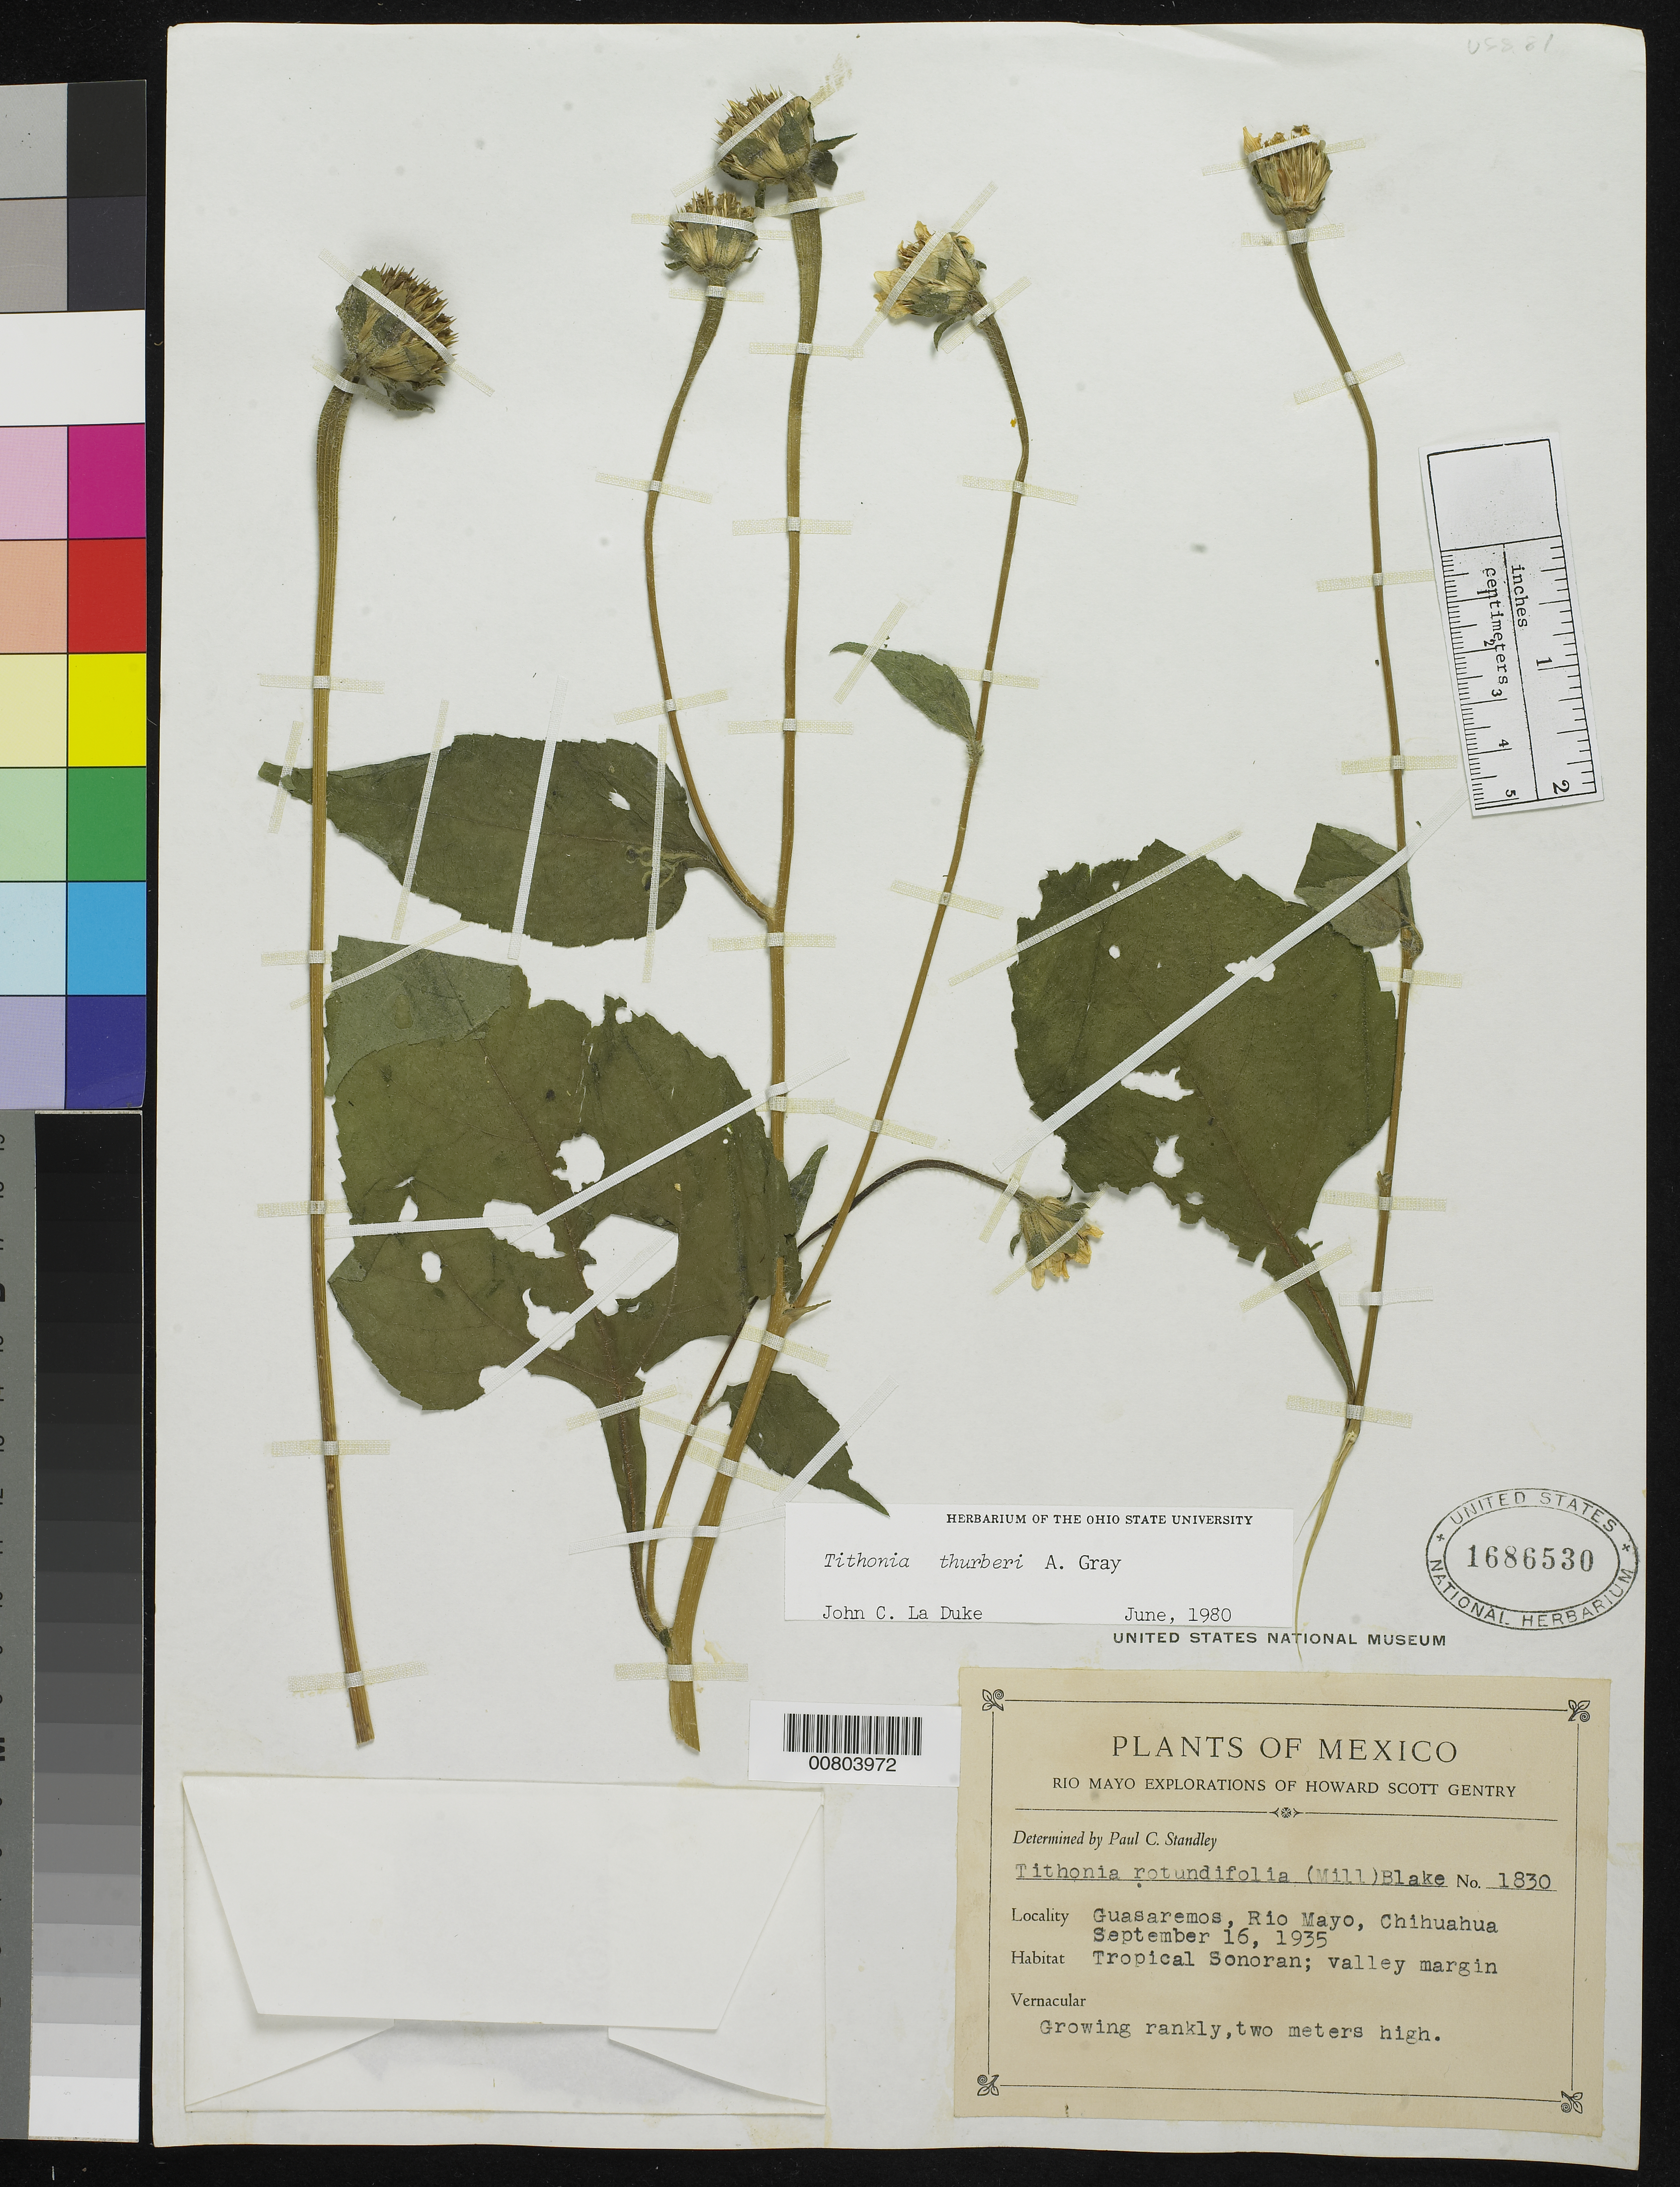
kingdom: Plantae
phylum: Tracheophyta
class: Magnoliopsida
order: Asterales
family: Asteraceae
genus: Tithonia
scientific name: Tithonia thurberi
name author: A. Gray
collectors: H. S. Gentry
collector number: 1830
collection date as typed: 16 Sep 1935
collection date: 1935-09-16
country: Mexico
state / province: Chihuahua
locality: Guasaremos, Rio Mayo, Chihuahua.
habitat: Tropical Sonoran; valley margin.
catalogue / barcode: US 1686530